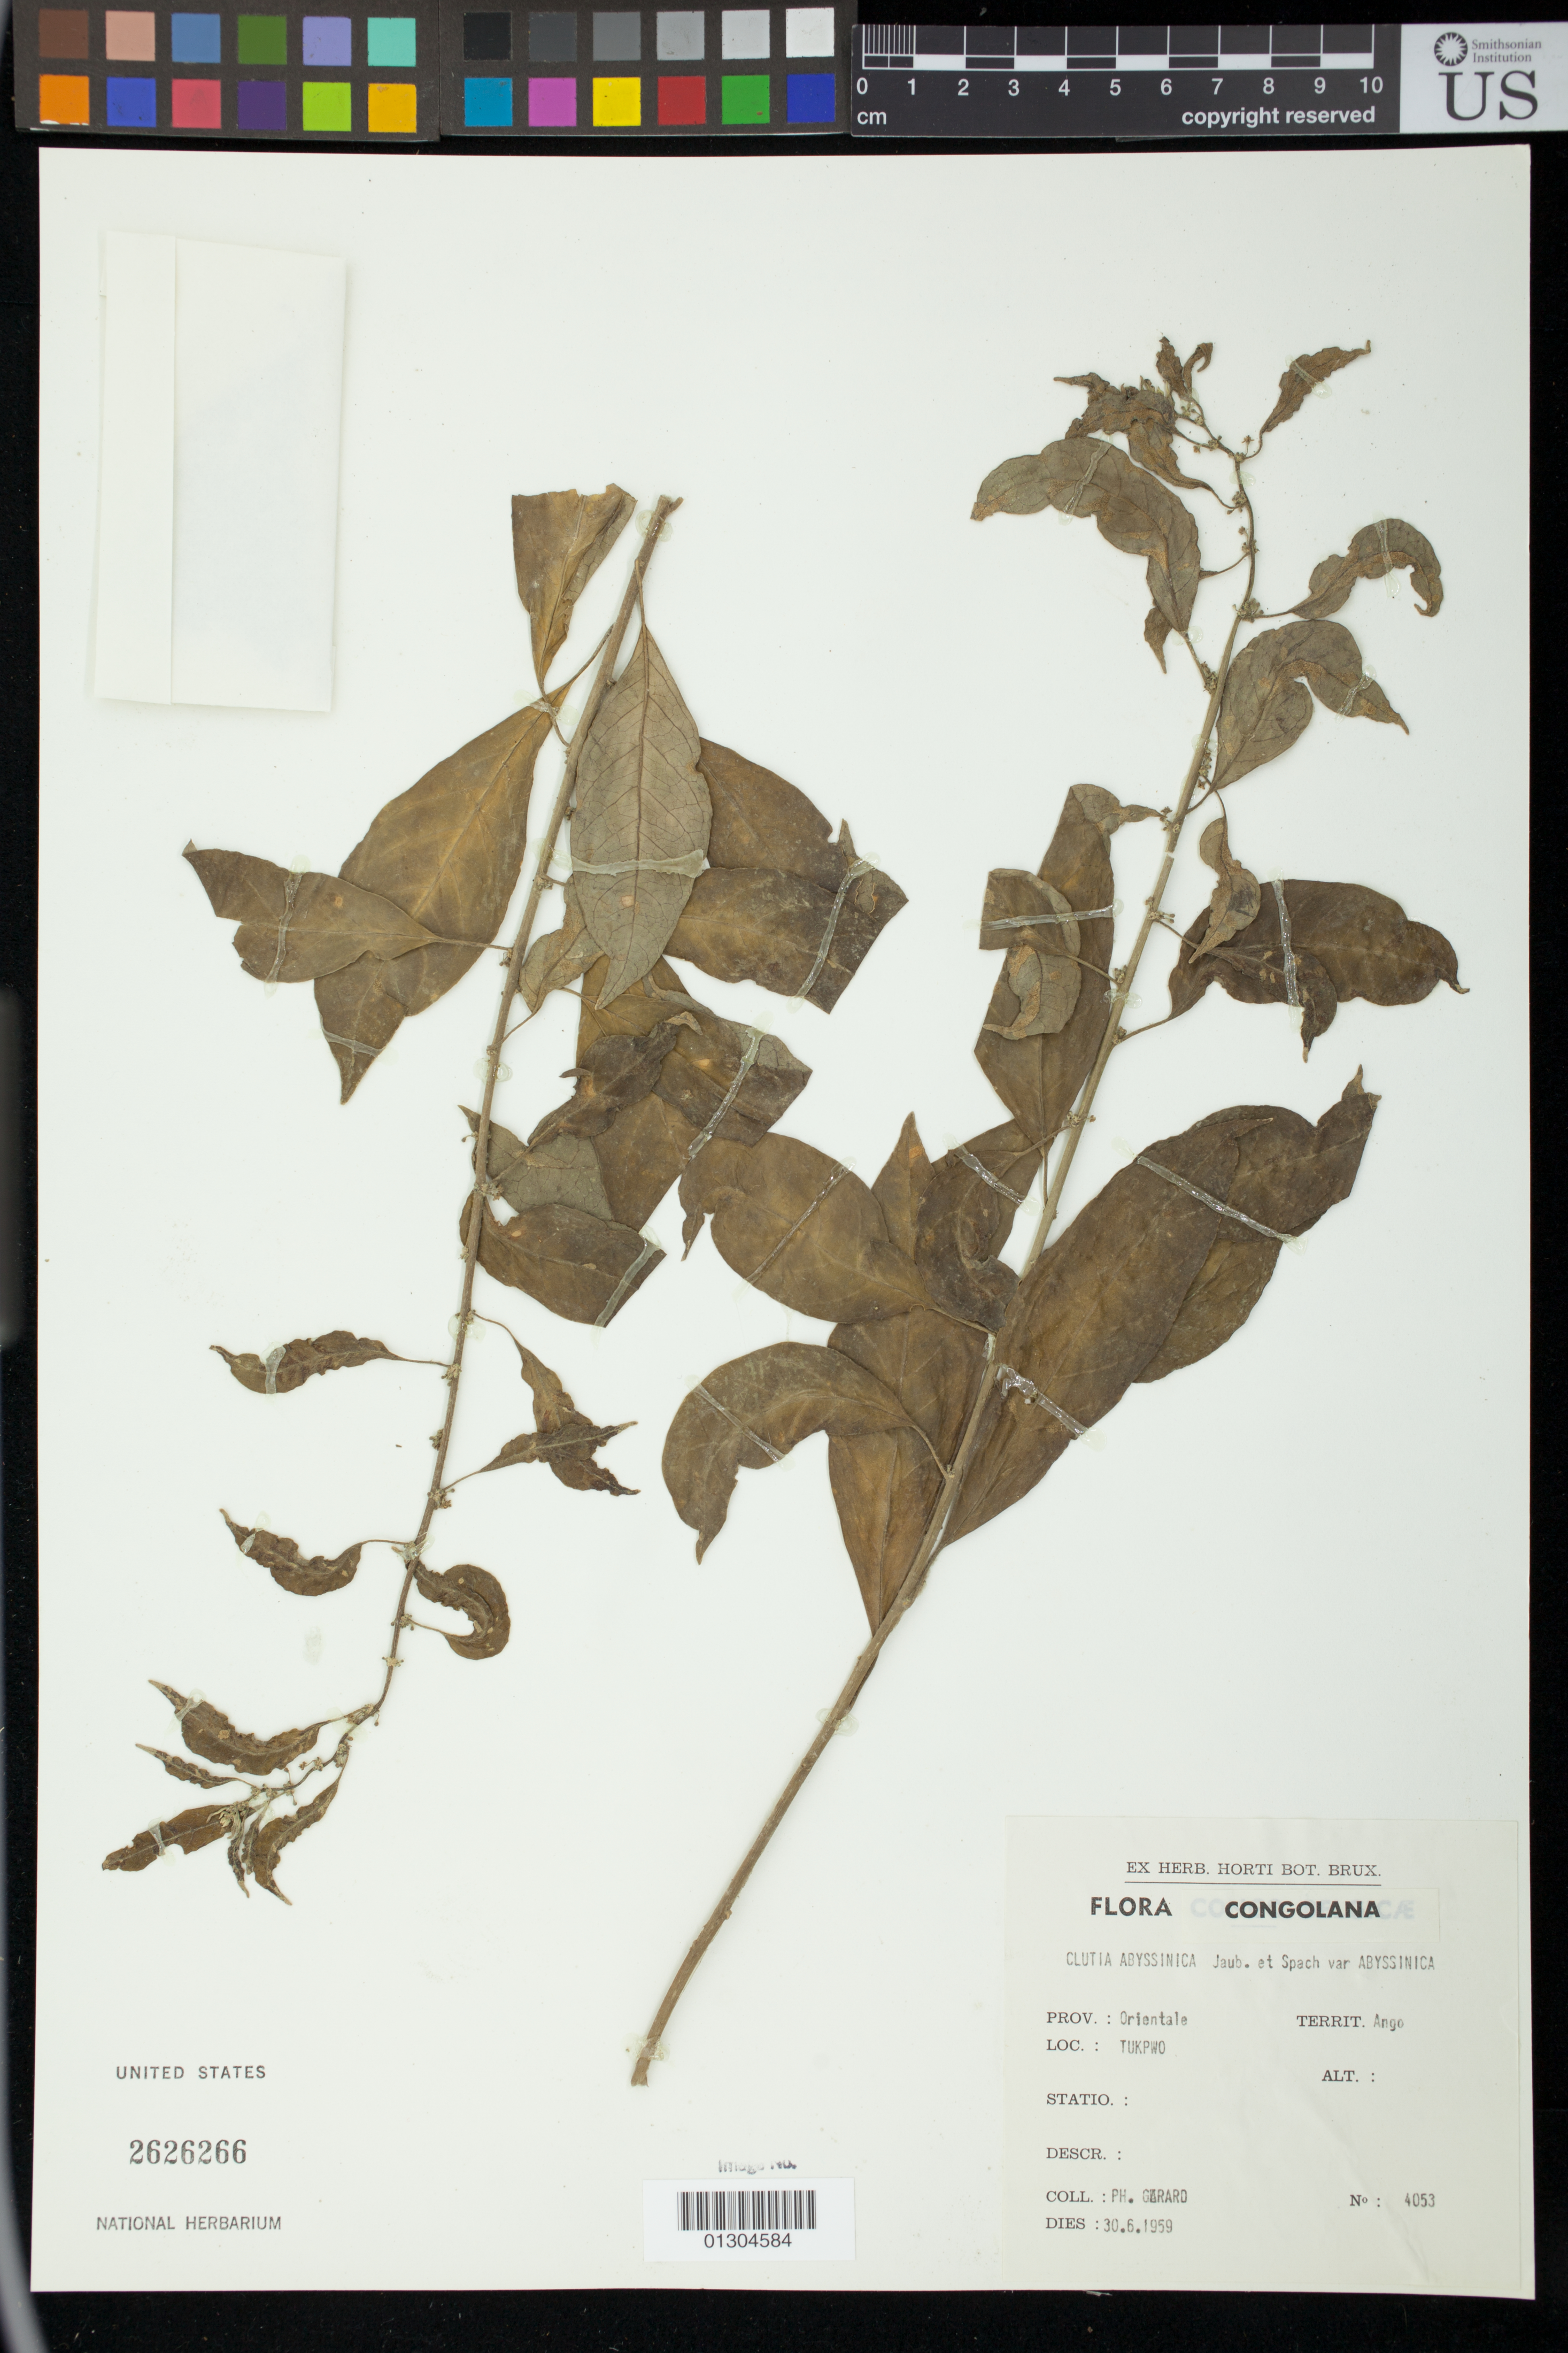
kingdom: Plantae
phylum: Tracheophyta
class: Magnoliopsida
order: Malpighiales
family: Peraceae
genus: Clutia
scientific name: Clutia abyssinica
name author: Jaub. & Spach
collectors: P. Gerard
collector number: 4053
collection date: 1959-06-30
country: Congo, Democratic Republic of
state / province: Bas-Uele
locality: Orientale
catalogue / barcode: US 2626266